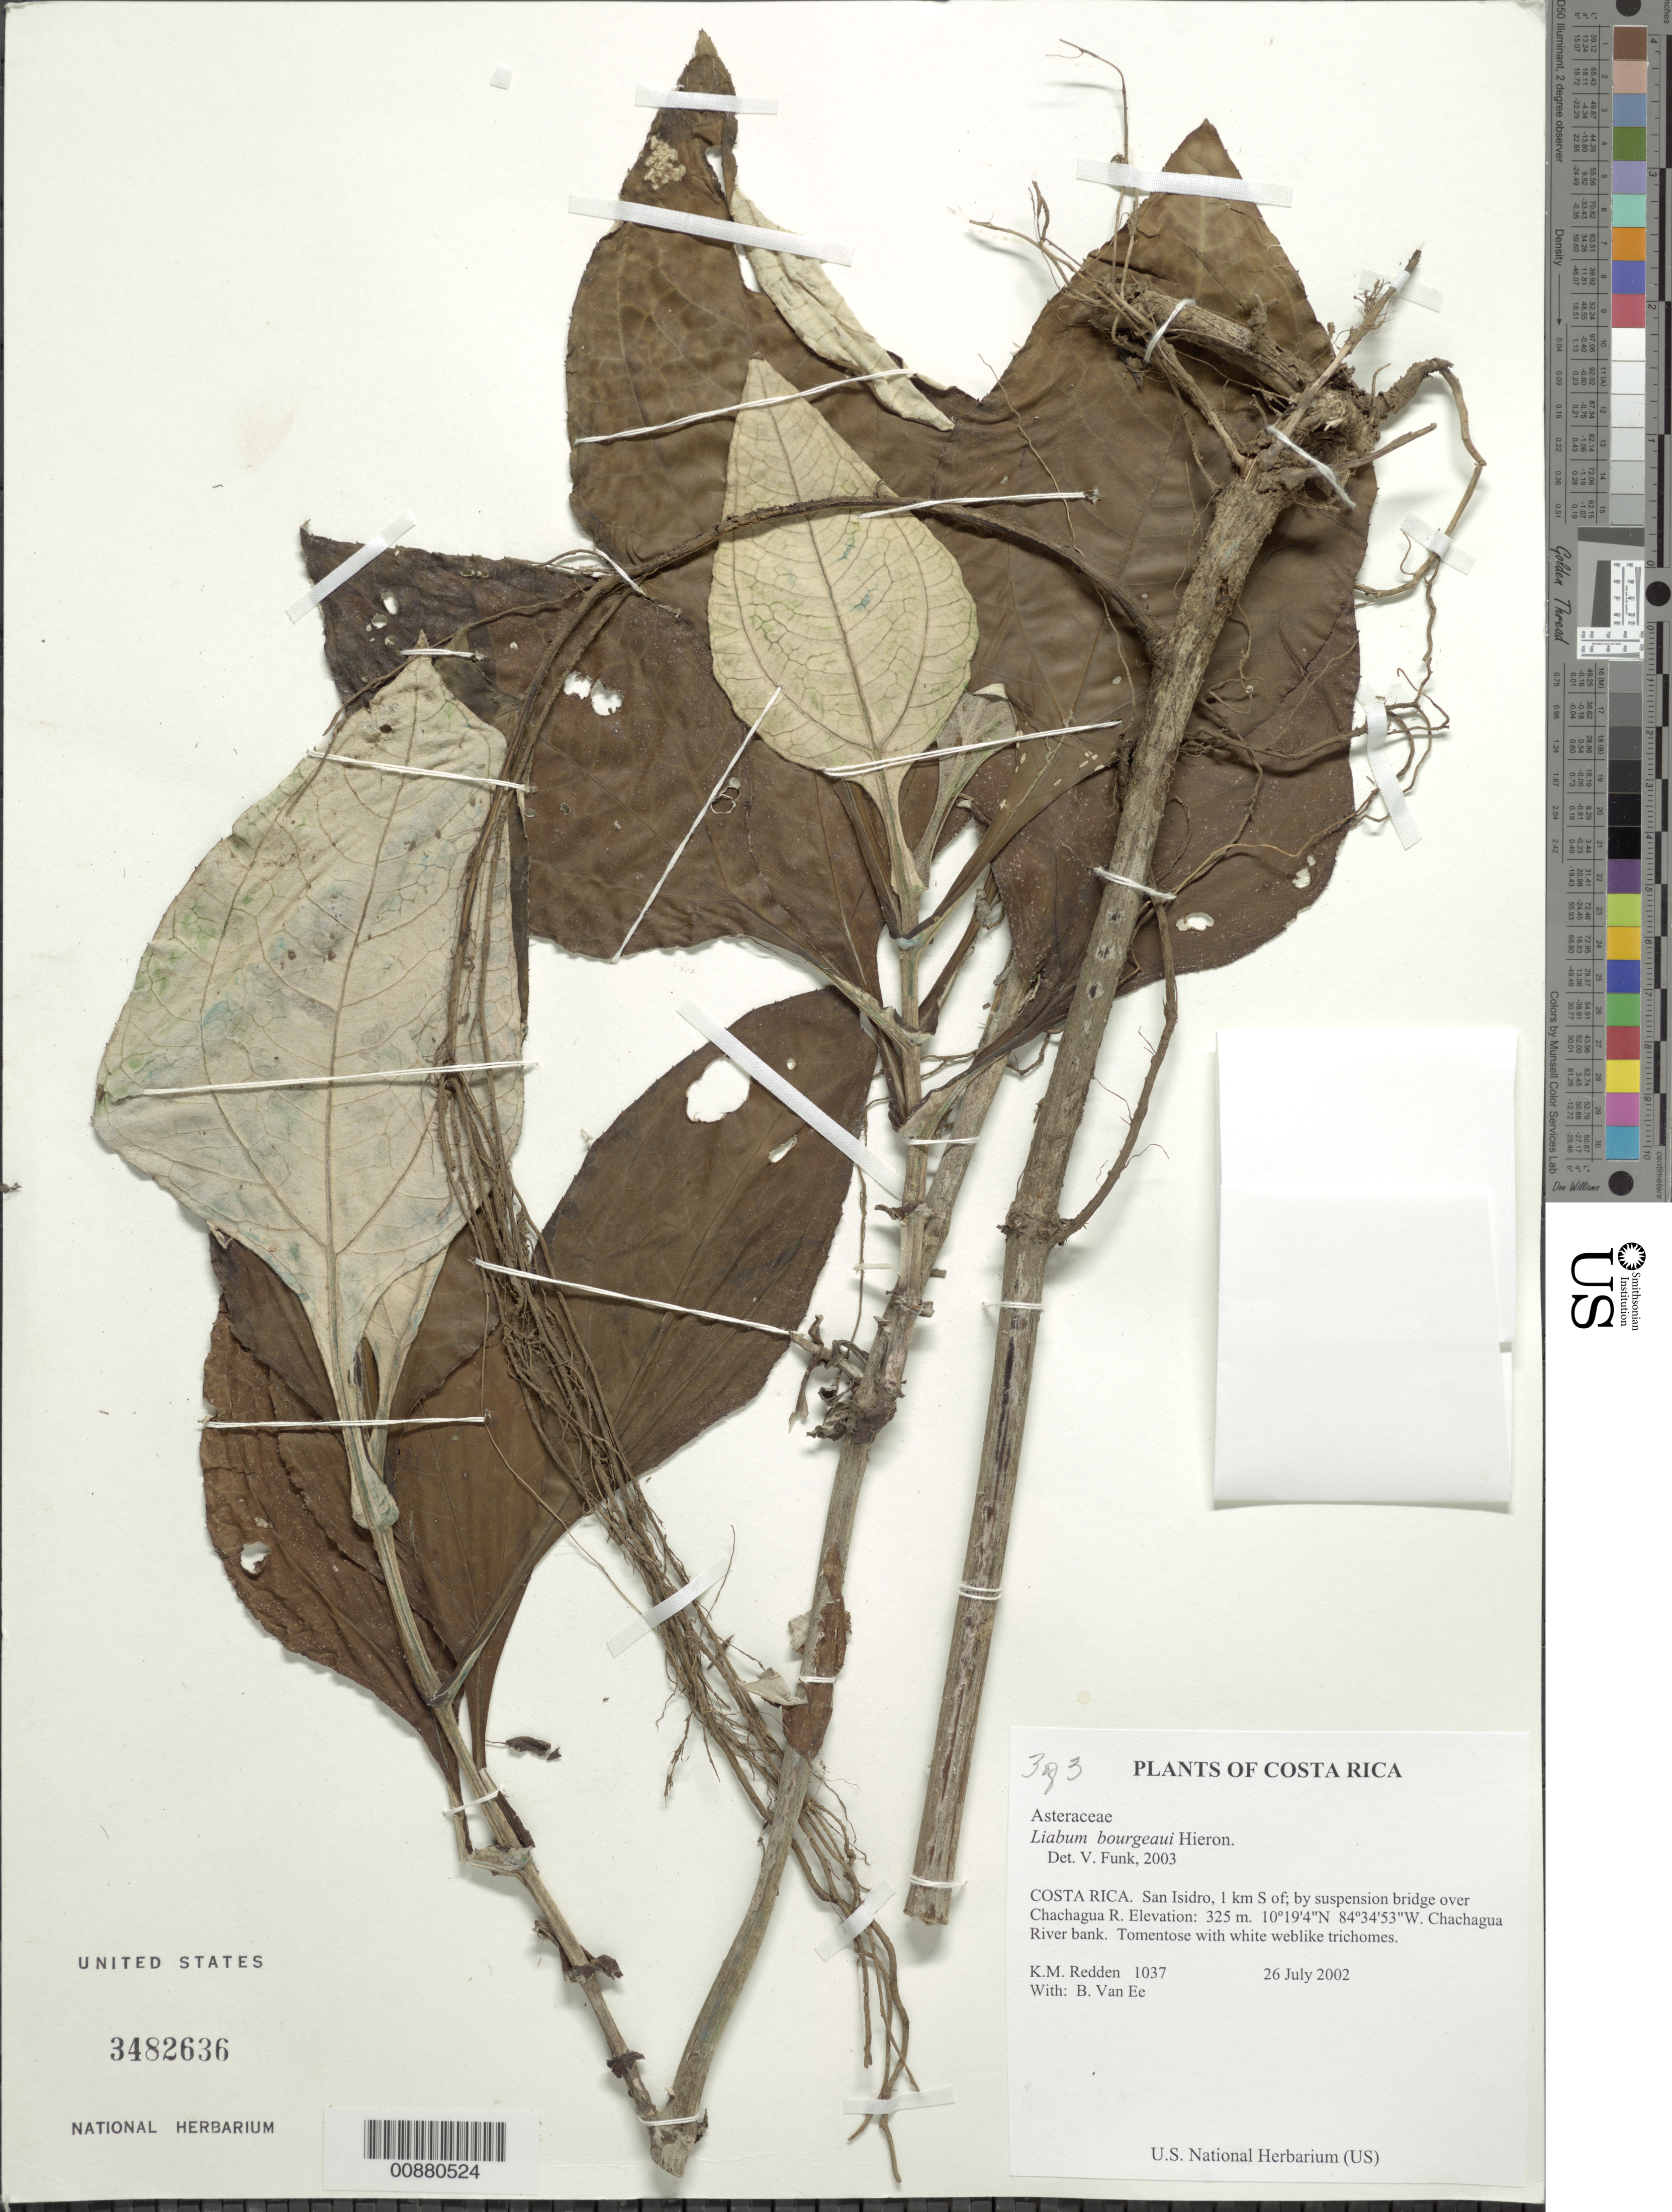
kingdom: Plantae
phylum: Tracheophyta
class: Magnoliopsida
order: Asterales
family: Asteraceae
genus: Liabum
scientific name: Liabum bourgeaui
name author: Hieron.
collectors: K. M. Redden & B. van Ee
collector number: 1037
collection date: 2002-07-26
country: Costa Rica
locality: Costa Rica. San Isidro, 1 km S of by suspension bridge over Chachagua R.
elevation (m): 325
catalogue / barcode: US 3482636